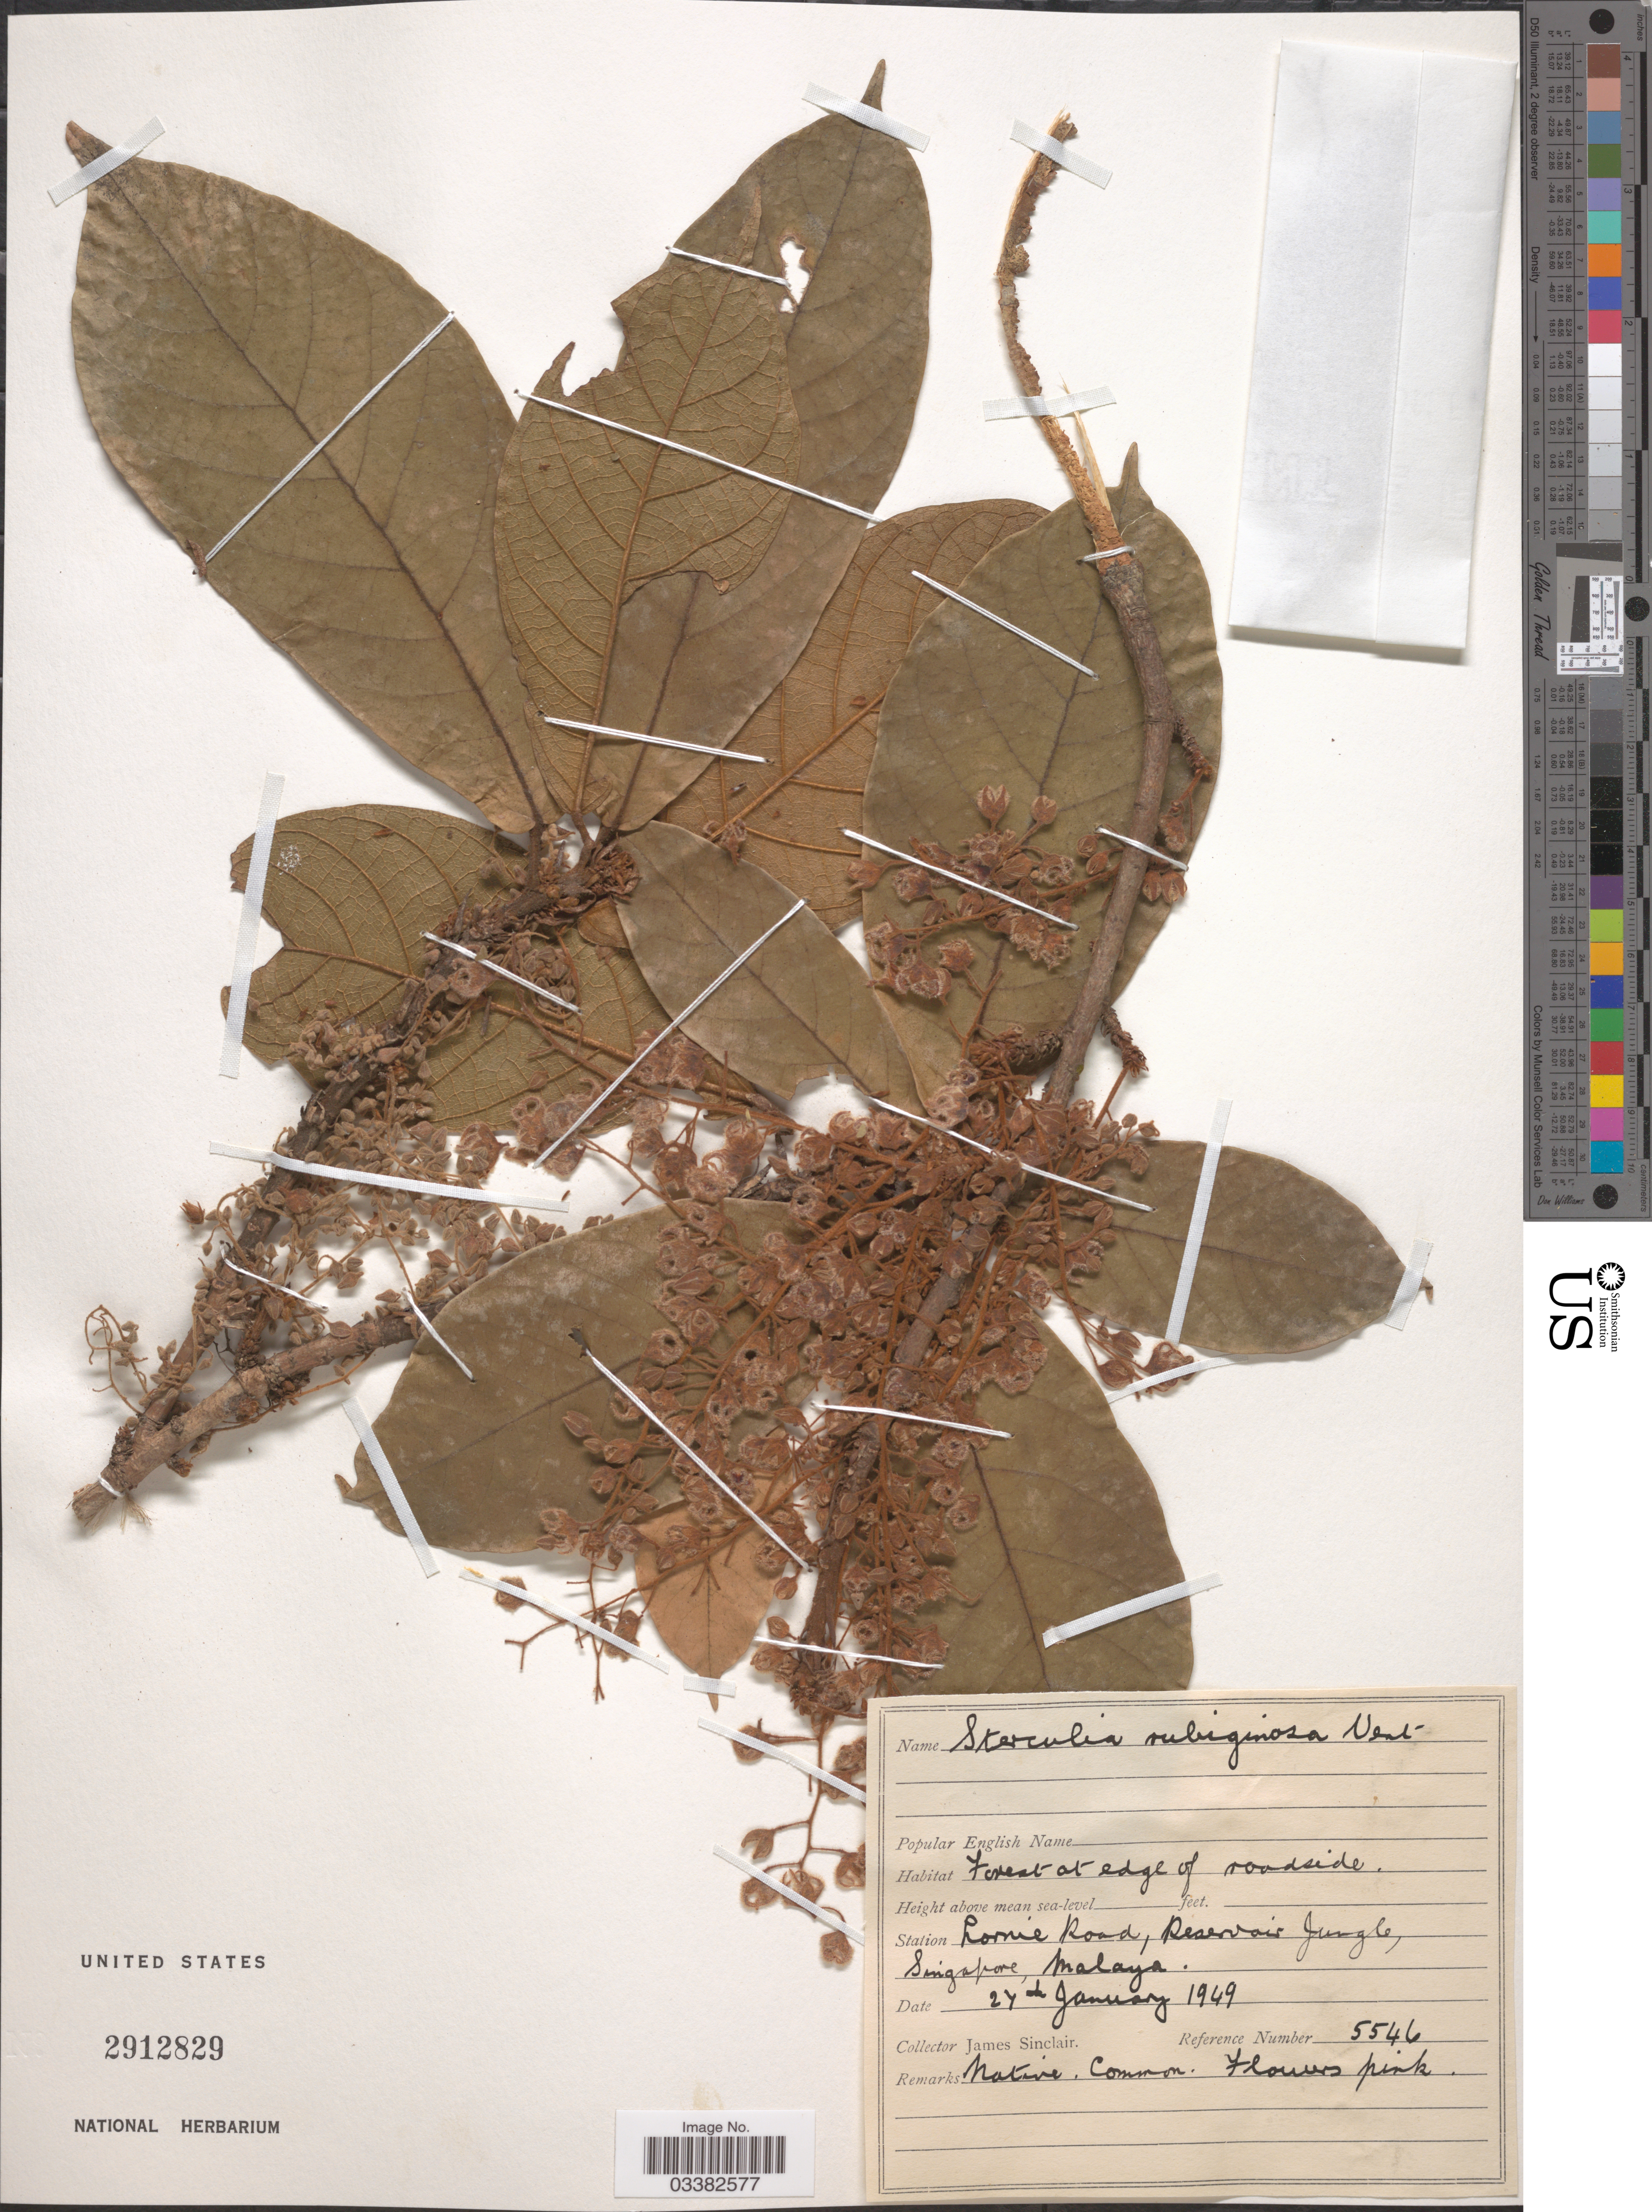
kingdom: Plantae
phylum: Tracheophyta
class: Magnoliopsida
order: Malvales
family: Malvaceae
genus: Sterculia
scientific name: Sterculia rubiginosa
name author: Vent.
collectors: J. Sinclair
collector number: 5546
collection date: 1949-01-27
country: Singapore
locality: Station Lornie Road, Reservoir Jungle, Malaya.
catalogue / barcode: US 2912829